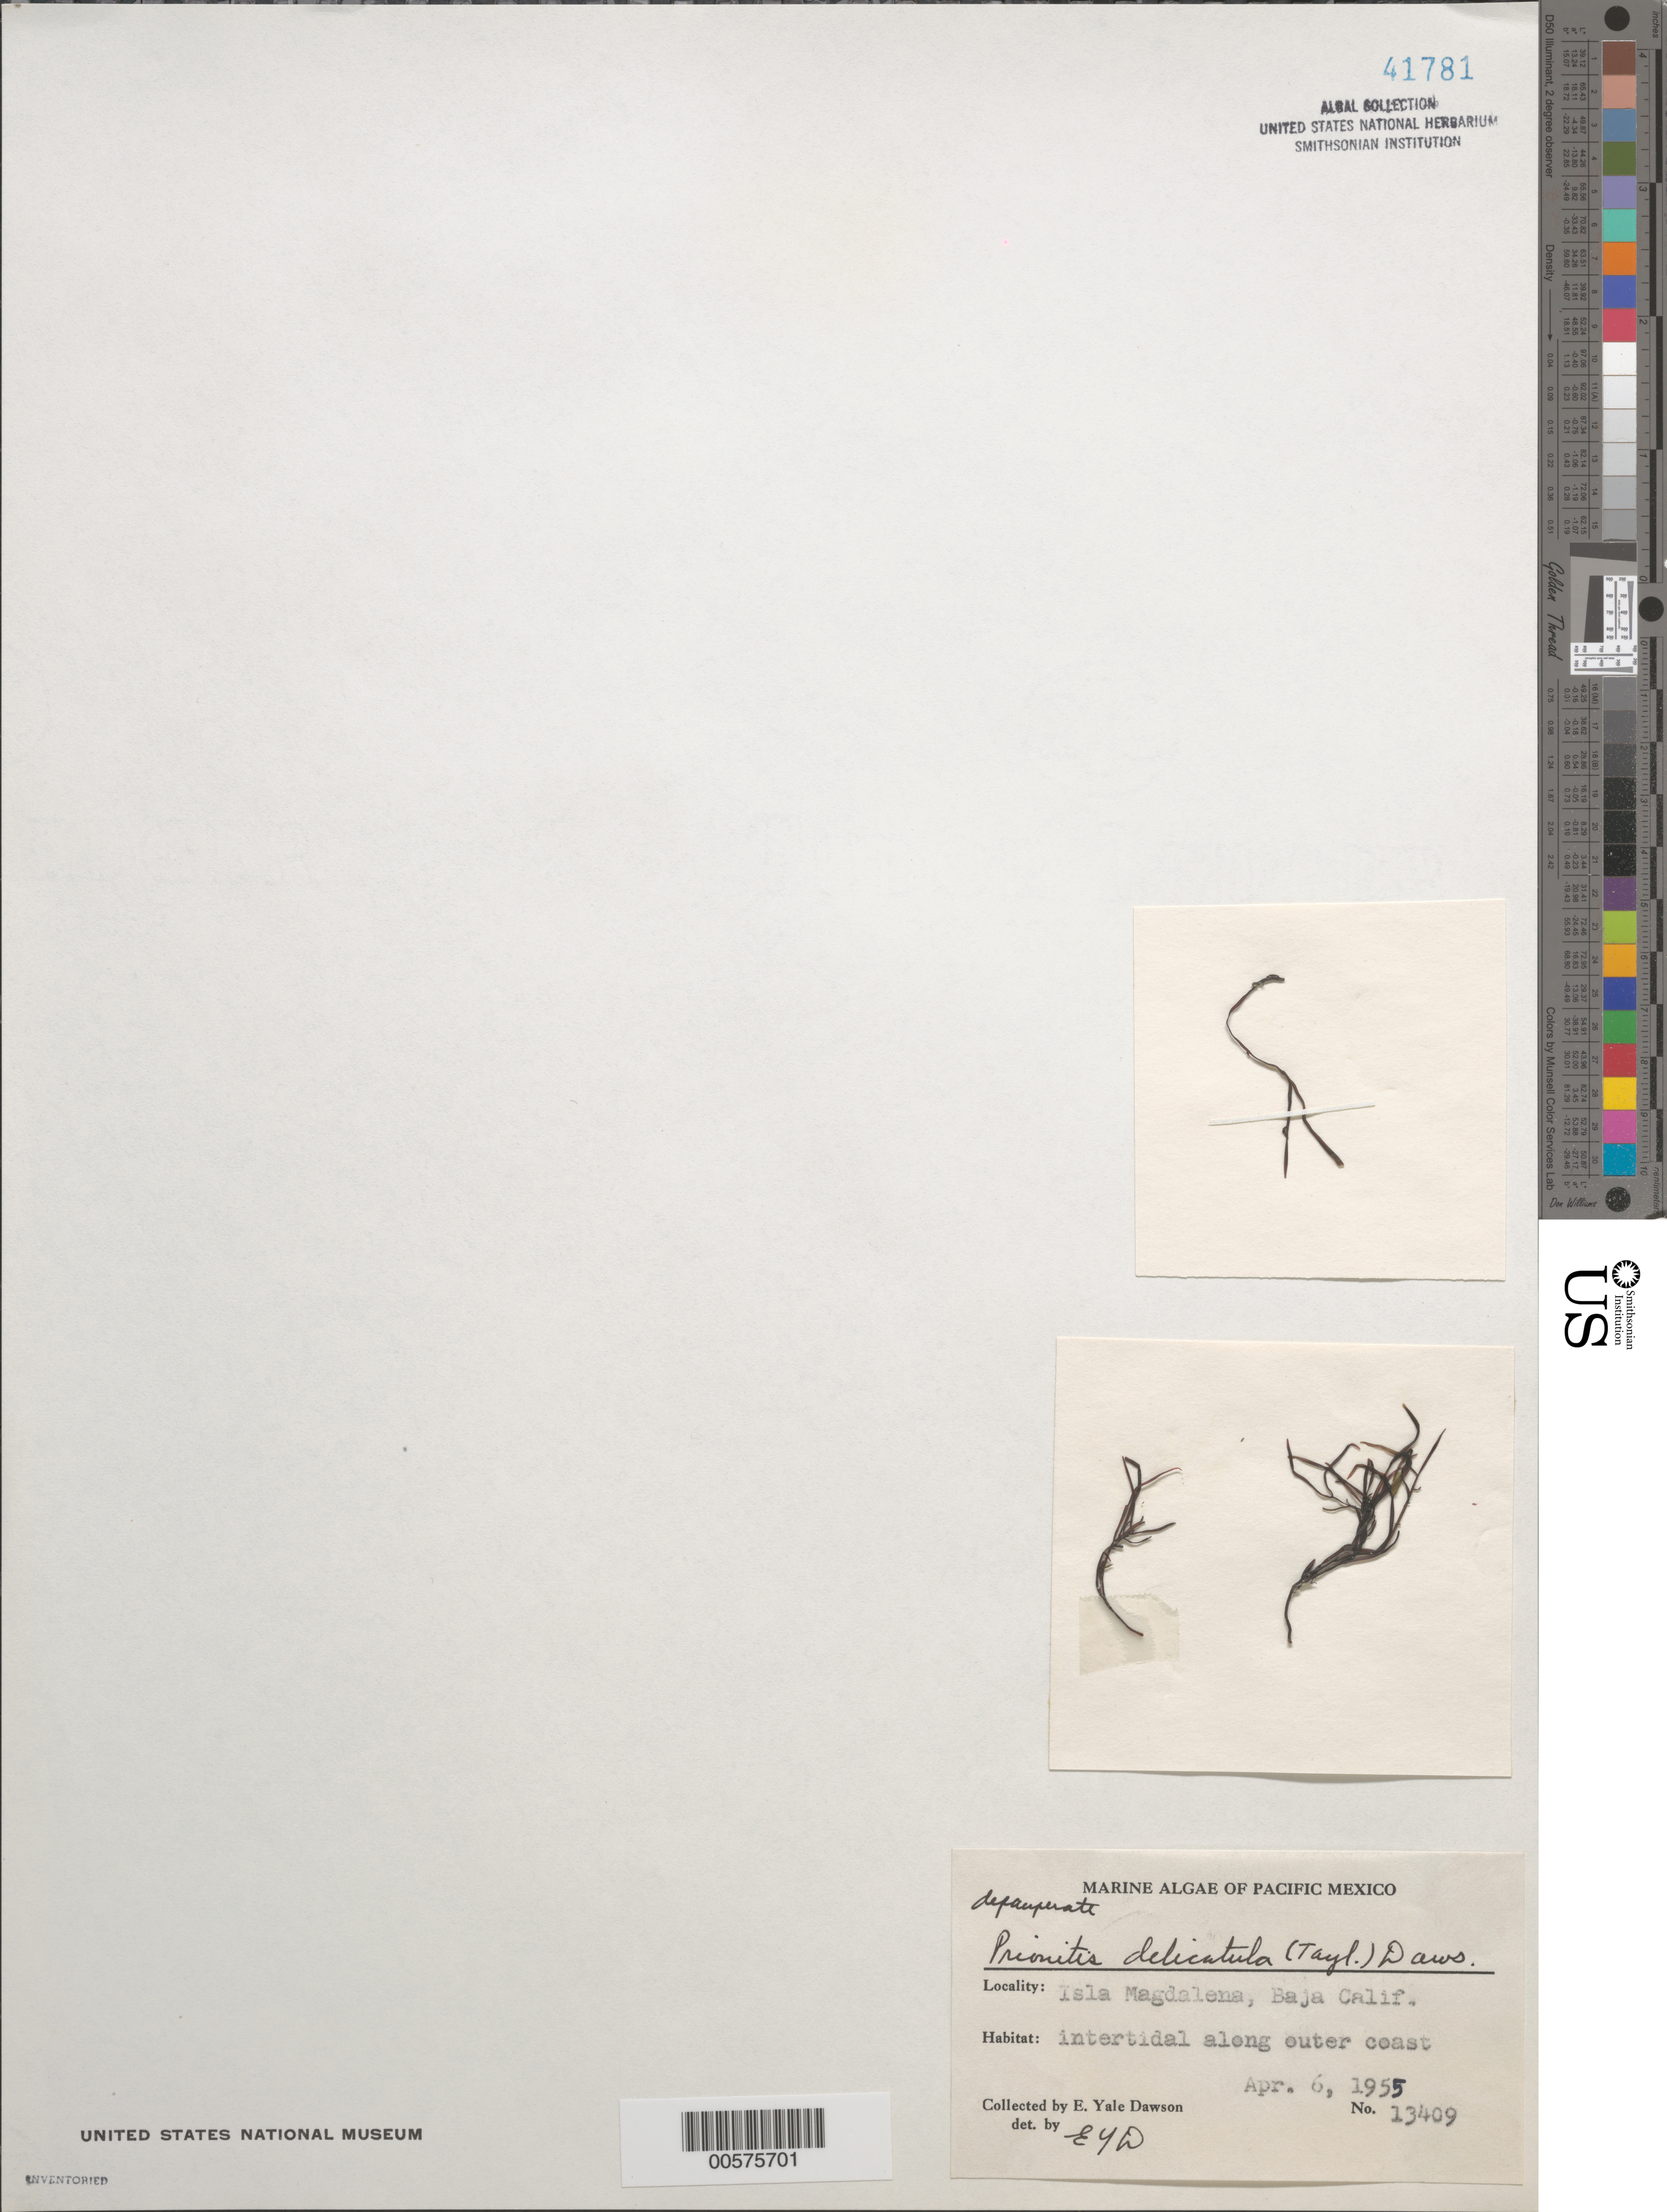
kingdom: Plantae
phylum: Rhodophyta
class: Florideophyceae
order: Cryptonemiales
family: Cryptonemiaceae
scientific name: Prionitis delicatula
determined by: Dawson, E. Y.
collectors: E. Y. Dawson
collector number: EYD 13409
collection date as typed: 06 Apr 1955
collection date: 1955-04-06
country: Mexico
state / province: Baja California Sur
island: Isla Magdalena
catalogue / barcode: US 41781